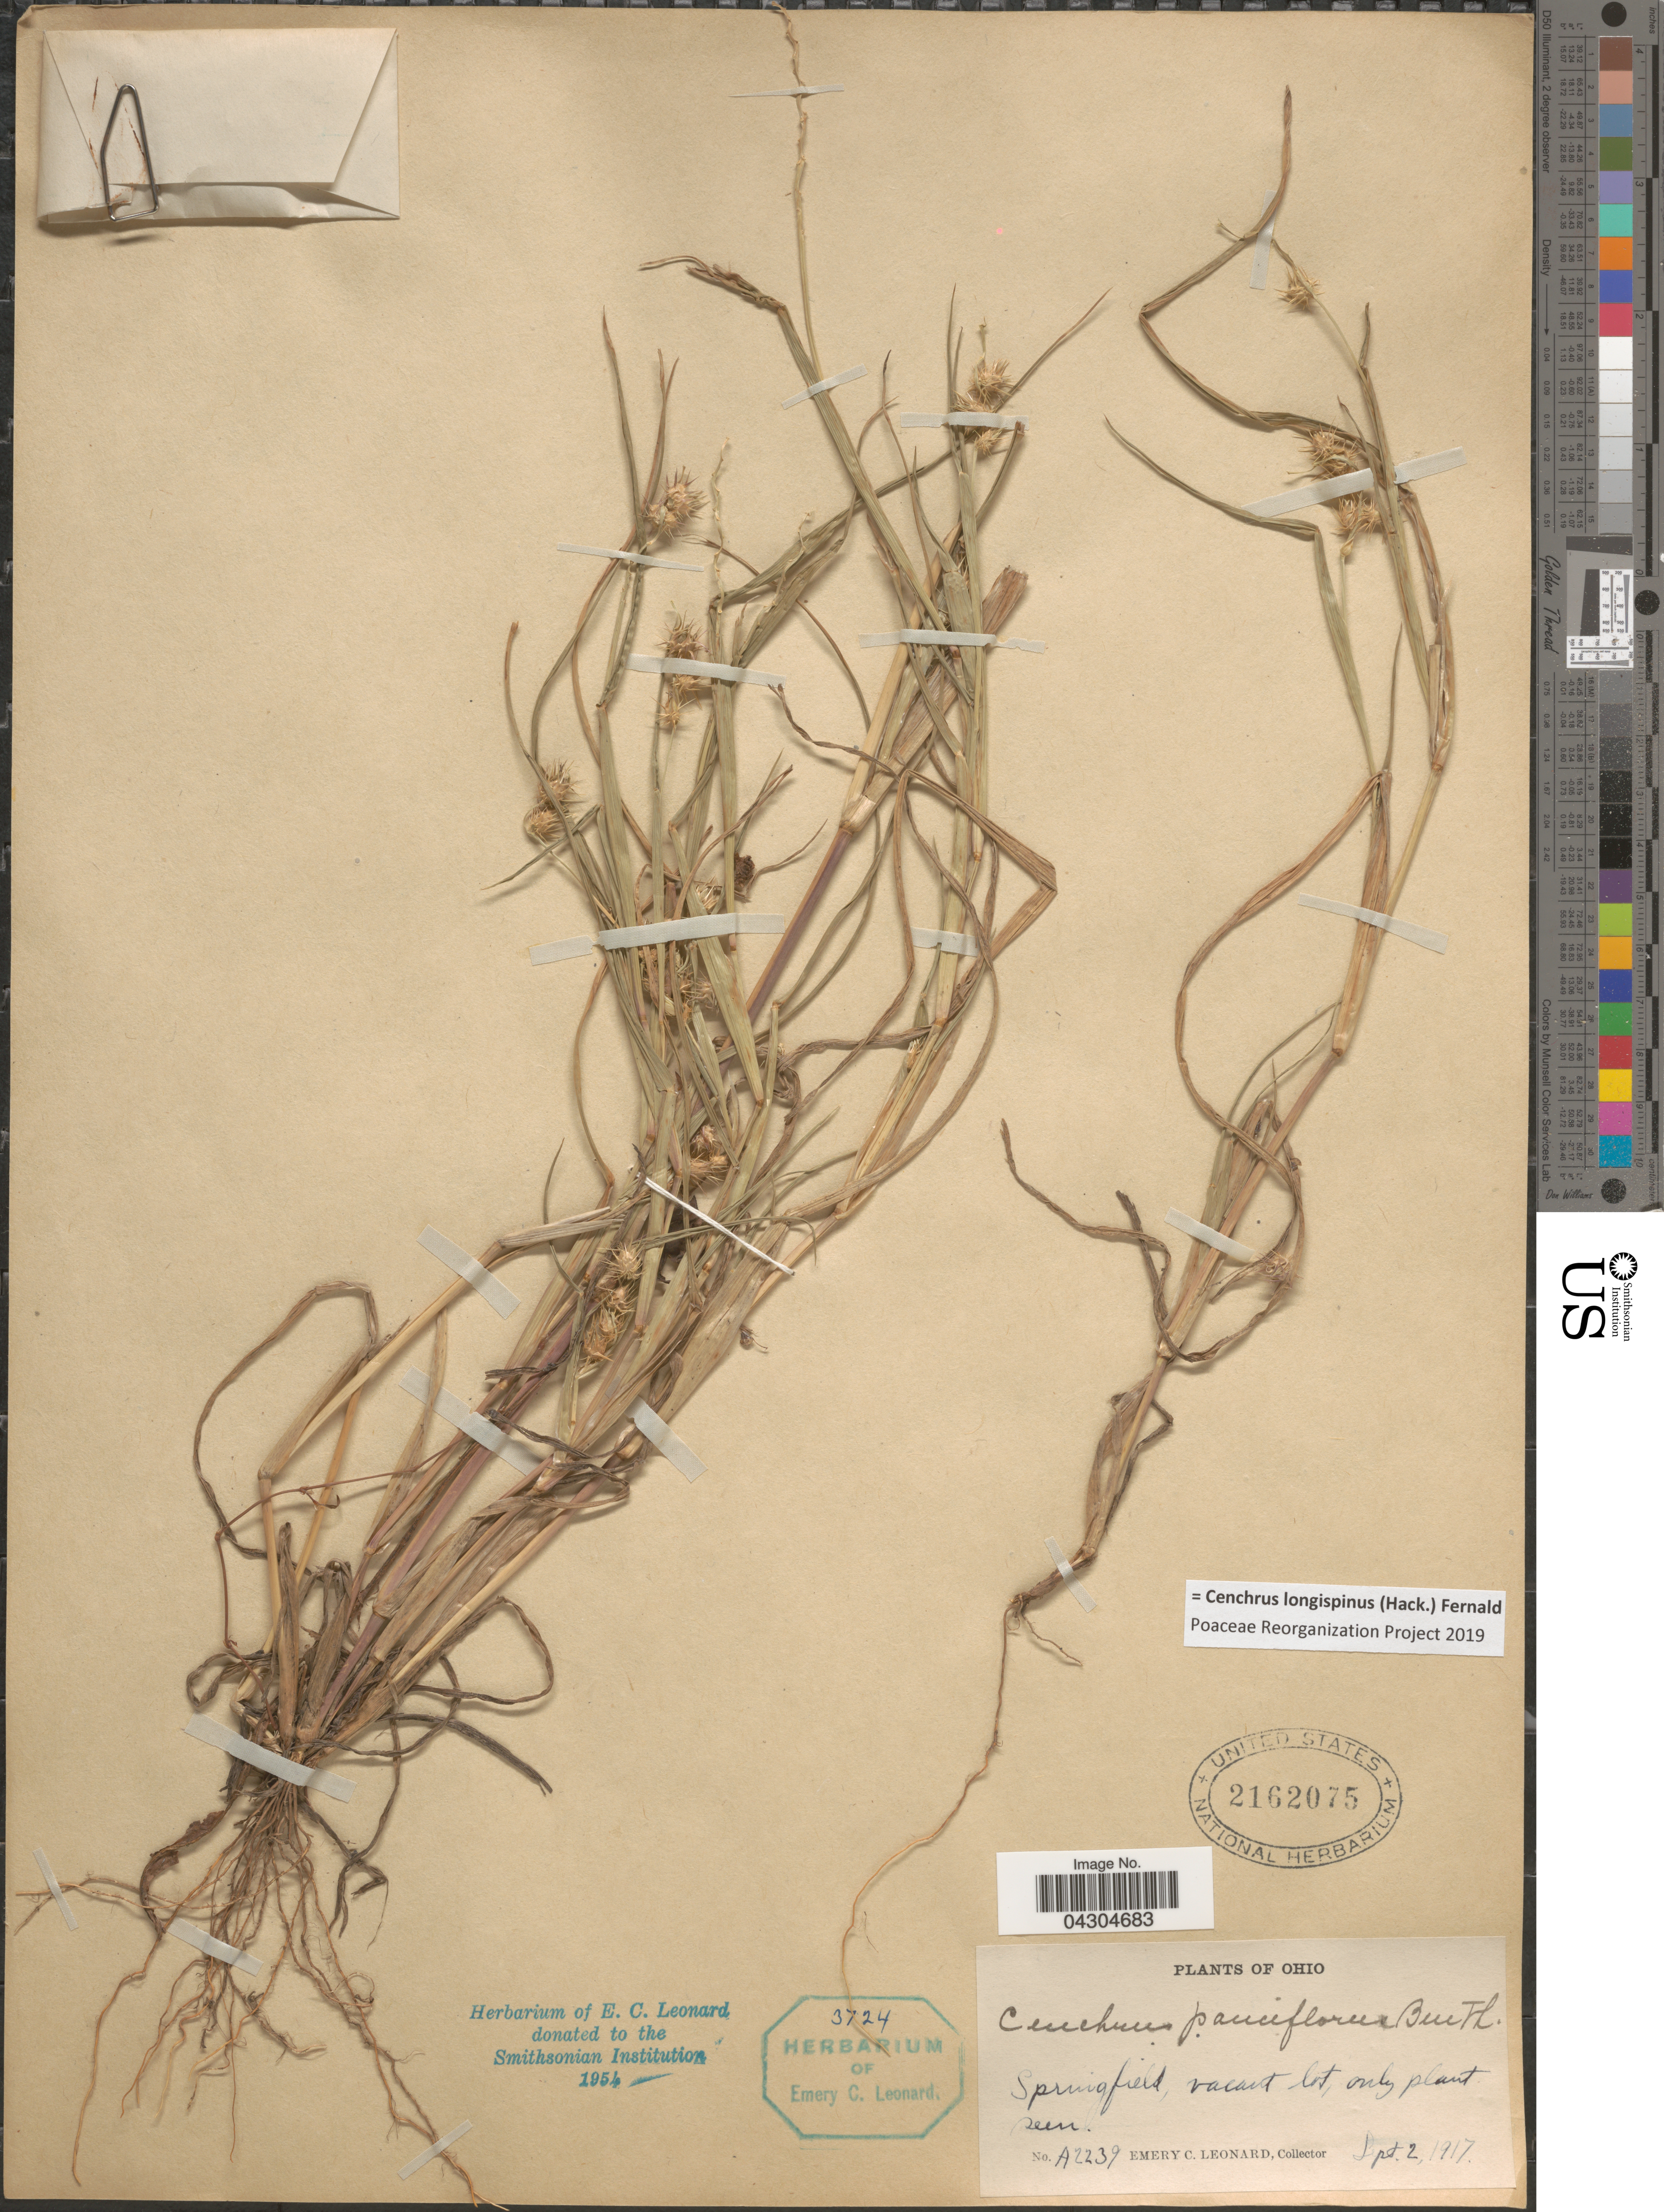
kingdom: Plantae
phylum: Tracheophyta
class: Liliopsida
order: Poales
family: Poaceae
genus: Cenchrus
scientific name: Cenchrus longispinus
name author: (Hack.) Fernald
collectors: E. C. Leonard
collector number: A2239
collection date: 1917-09-02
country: United States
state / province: Ohio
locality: Springfield, vacant lot, only plant seen.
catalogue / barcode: US 2162075